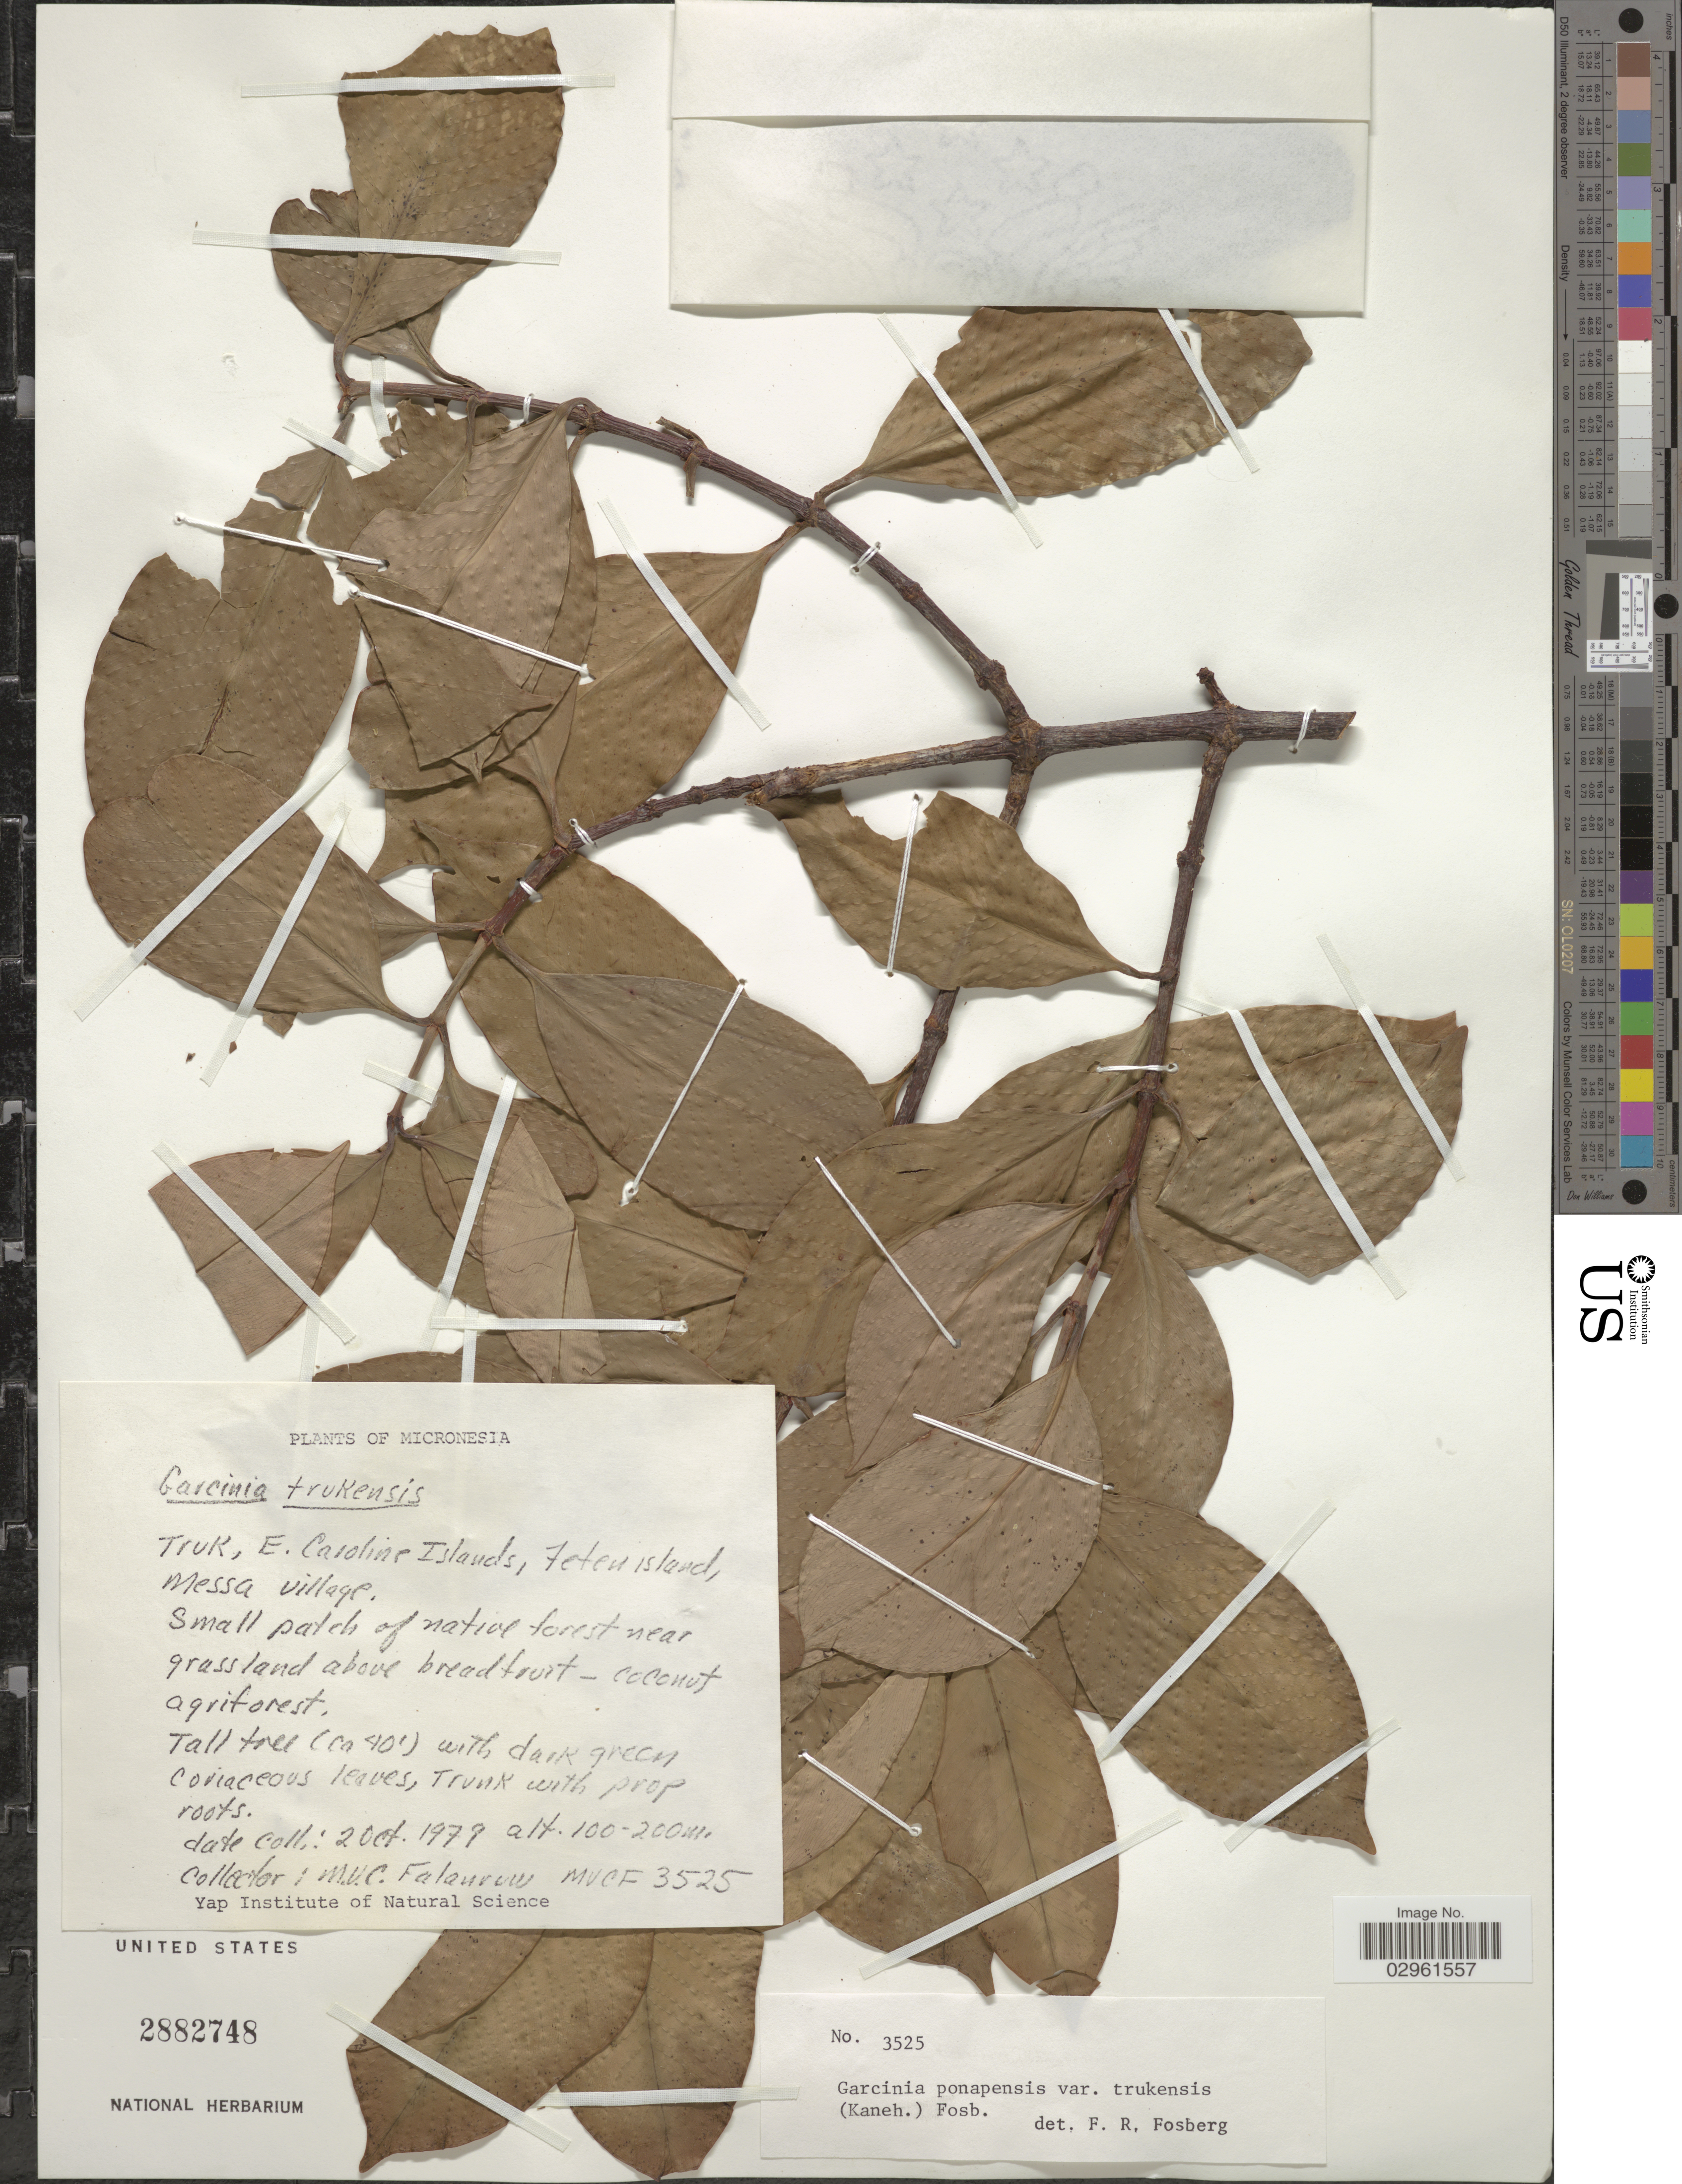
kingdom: Plantae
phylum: Tracheophyta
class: Magnoliopsida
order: Malpighiales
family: Clusiaceae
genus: Garcinia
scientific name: Garcinia sp.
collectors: M. V. Falanruw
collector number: MVCF3525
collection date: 1979-10-02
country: Micronesia, Federated States of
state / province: Truk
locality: Micronesia, Truk, E. Caroline Islands, Feten island, Messa village.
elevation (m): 100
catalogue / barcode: US 2882748